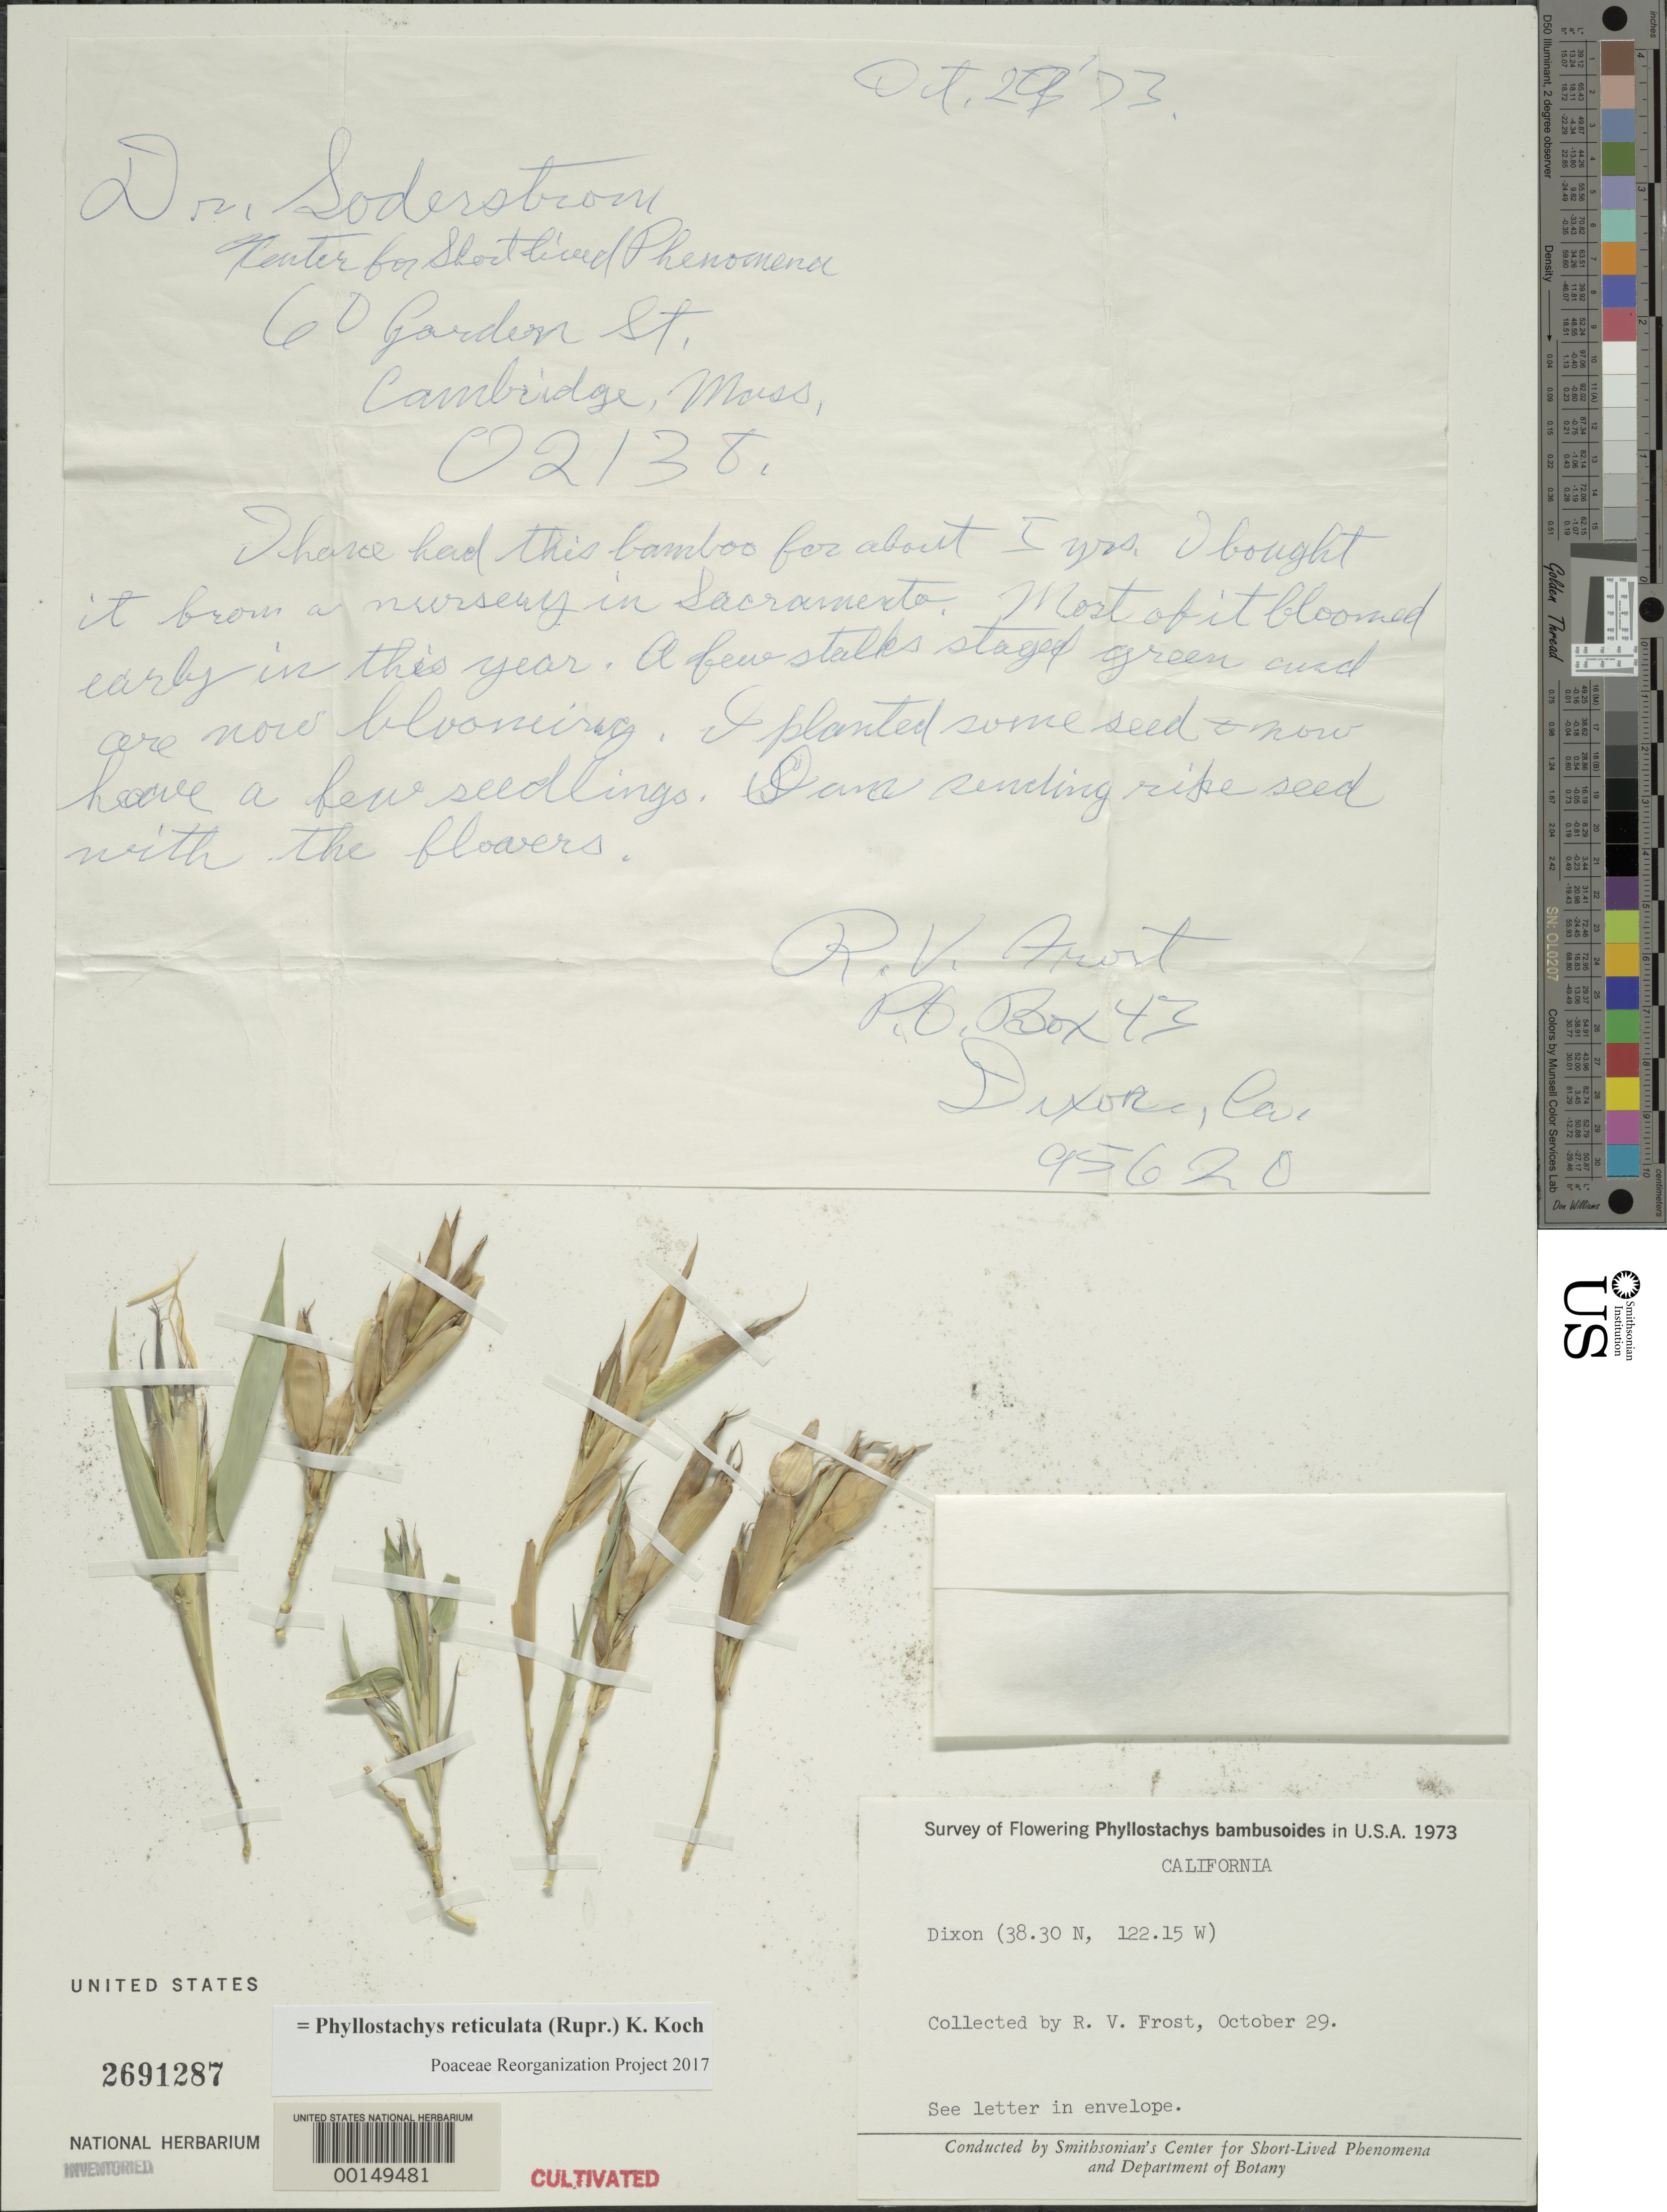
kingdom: Plantae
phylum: Tracheophyta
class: Liliopsida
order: Poales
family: Poaceae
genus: Phyllostachys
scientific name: Phyllostachys reticulata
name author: (Rupr.) K. Koch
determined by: Poaceae Reorganization Project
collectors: R. Frost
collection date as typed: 29 Oct 1973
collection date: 1973-10-29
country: United States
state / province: California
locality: Dixon, lat. 38.30n: long. 122.15w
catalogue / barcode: US 2691287